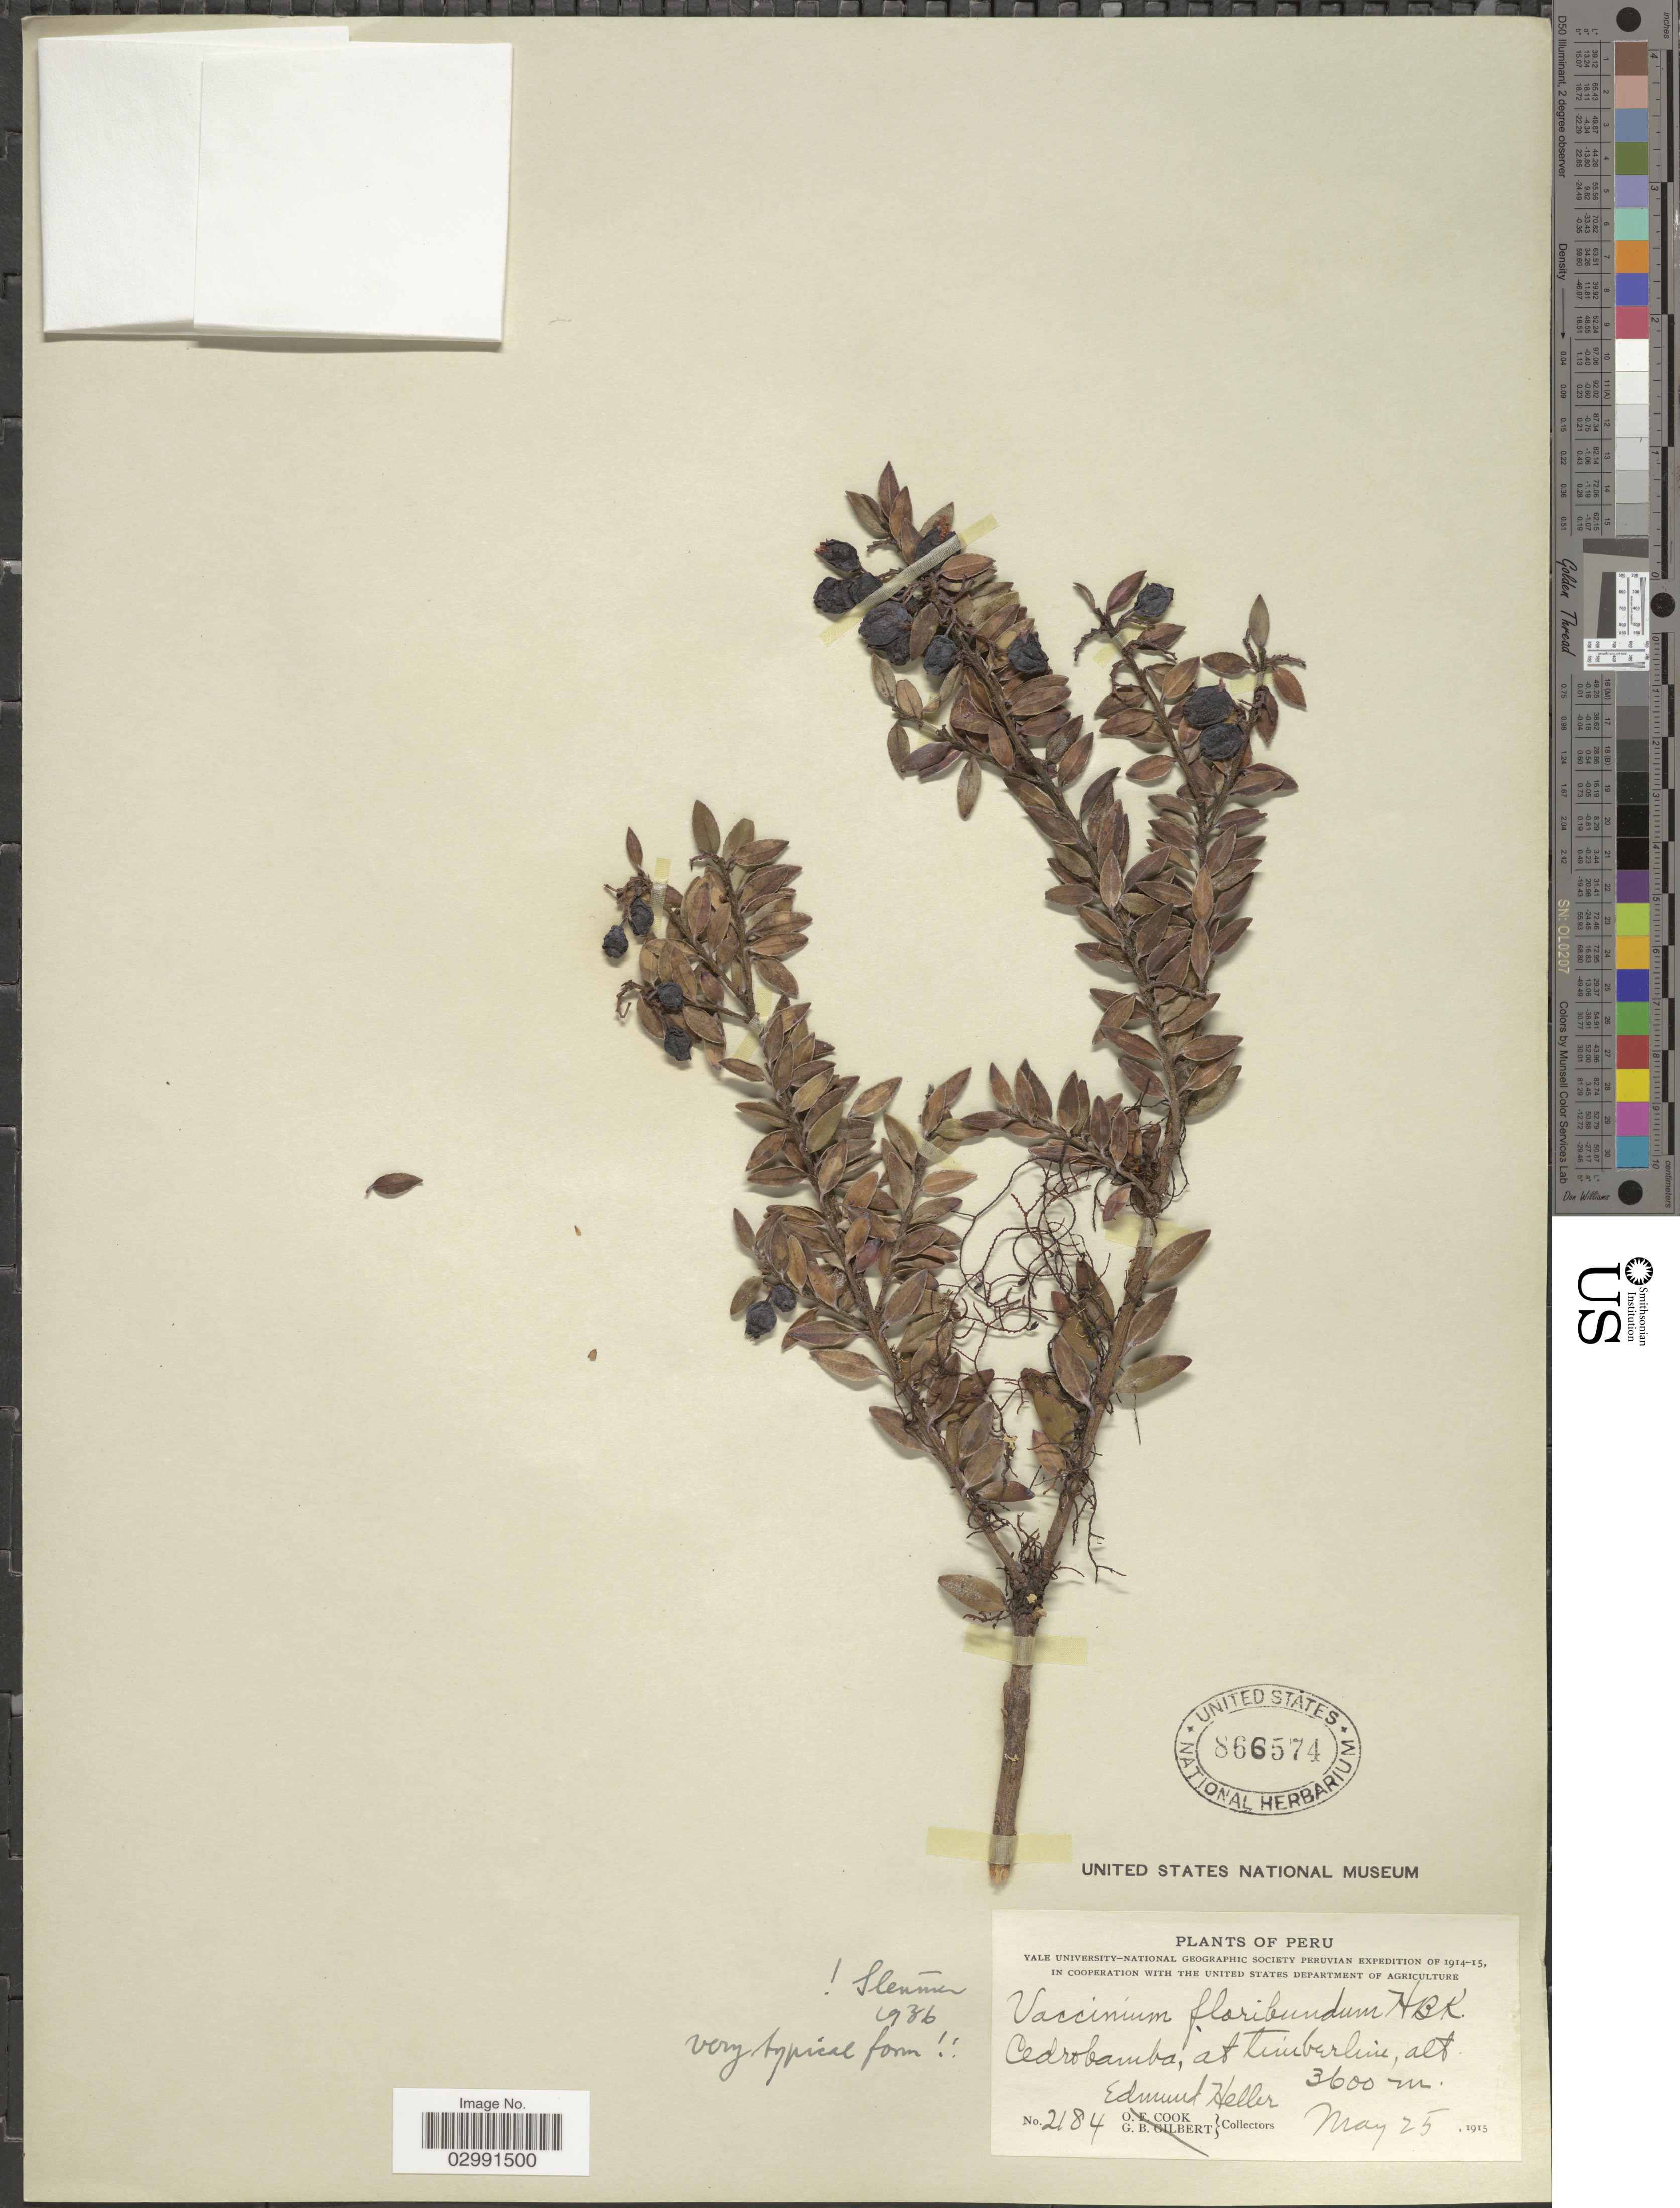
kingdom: Plantae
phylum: Tracheophyta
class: Magnoliopsida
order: Ericales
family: Ericaceae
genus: Vaccinium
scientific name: Vaccinium floribundum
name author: Kunth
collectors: E. Heller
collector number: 2184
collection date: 1915-05-25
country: Peru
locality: Cedrobamba, at timberline.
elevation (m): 3600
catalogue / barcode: US 866574